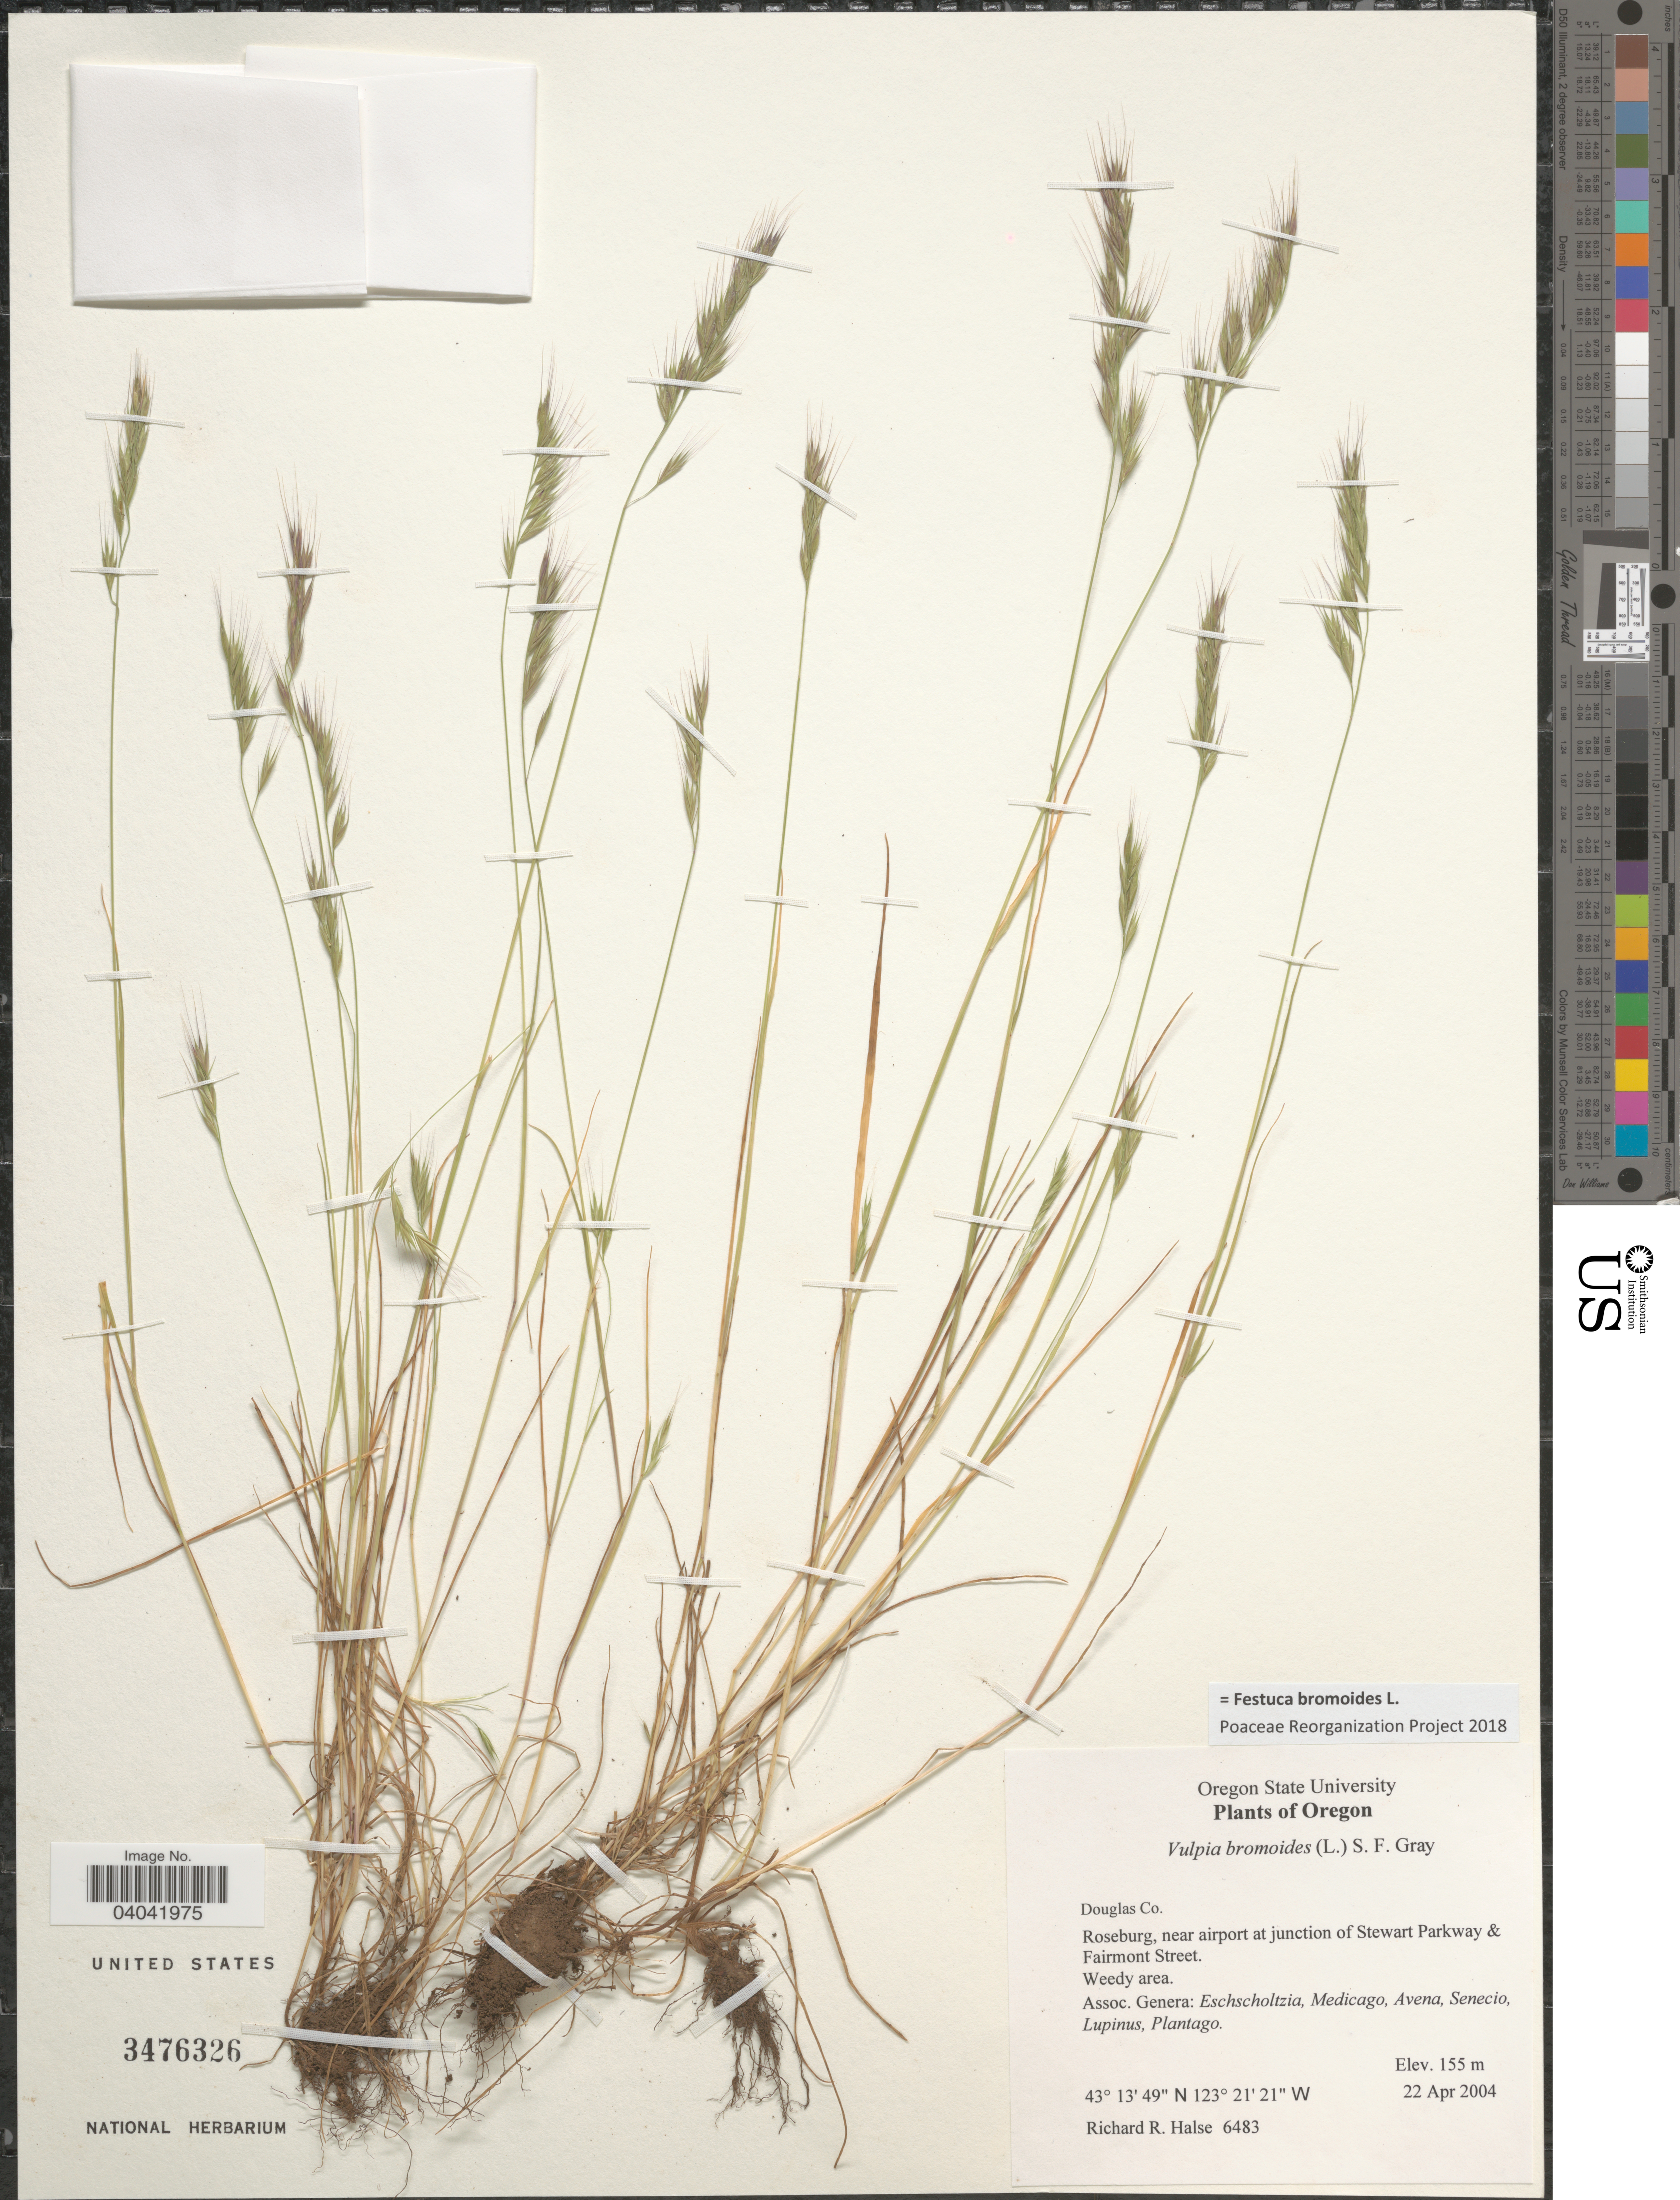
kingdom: Plantae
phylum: Tracheophyta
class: Liliopsida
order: Poales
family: Poaceae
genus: Festuca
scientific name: Festuca bromoides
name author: L.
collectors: R. Halse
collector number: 6483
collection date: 2004-04-22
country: United States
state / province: Oregon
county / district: Douglas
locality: Douglas Co. Roseburg, near airport at junction of Stewart Parkway & Fairmont Street.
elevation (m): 155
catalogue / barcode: US 3476326